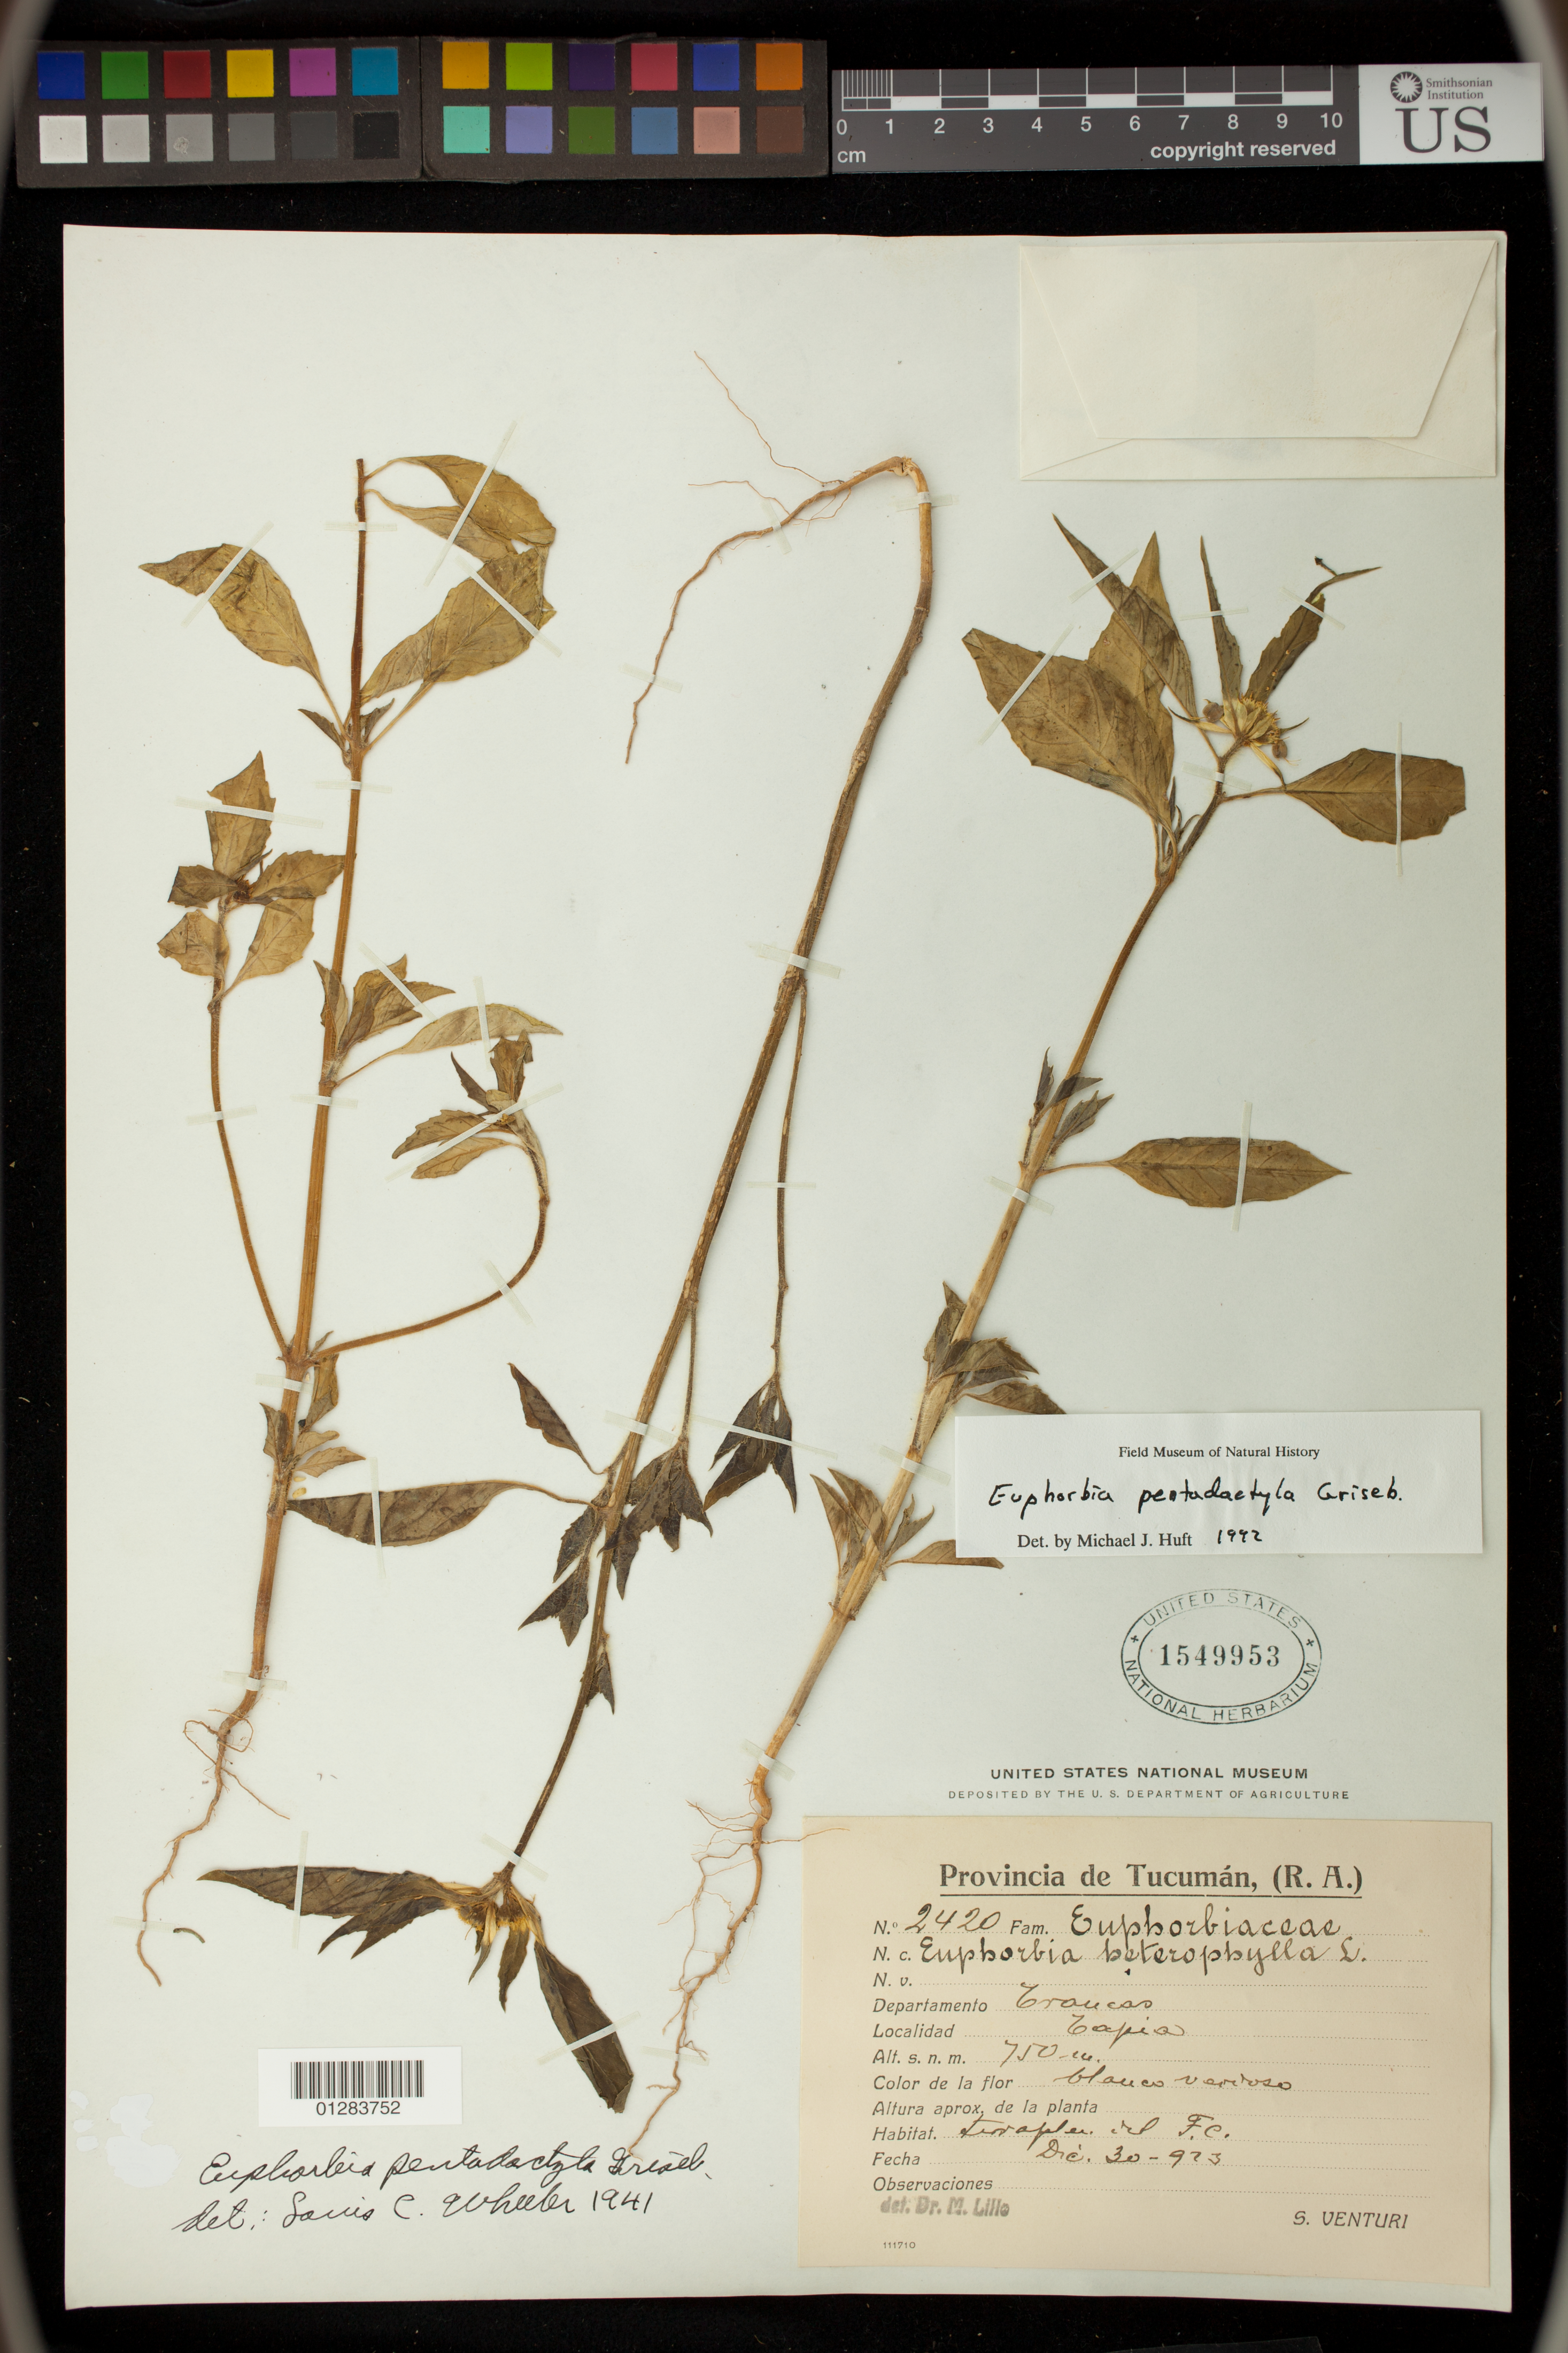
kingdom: Plantae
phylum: Tracheophyta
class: Magnoliopsida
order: Malpighiales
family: Euphorbiaceae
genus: Euphorbia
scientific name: Euphorbia pentadactyla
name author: Griseb.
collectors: S. Venturi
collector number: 2420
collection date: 1973-12-30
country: Argentina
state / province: Tucuman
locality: Traucas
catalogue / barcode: US 1549953